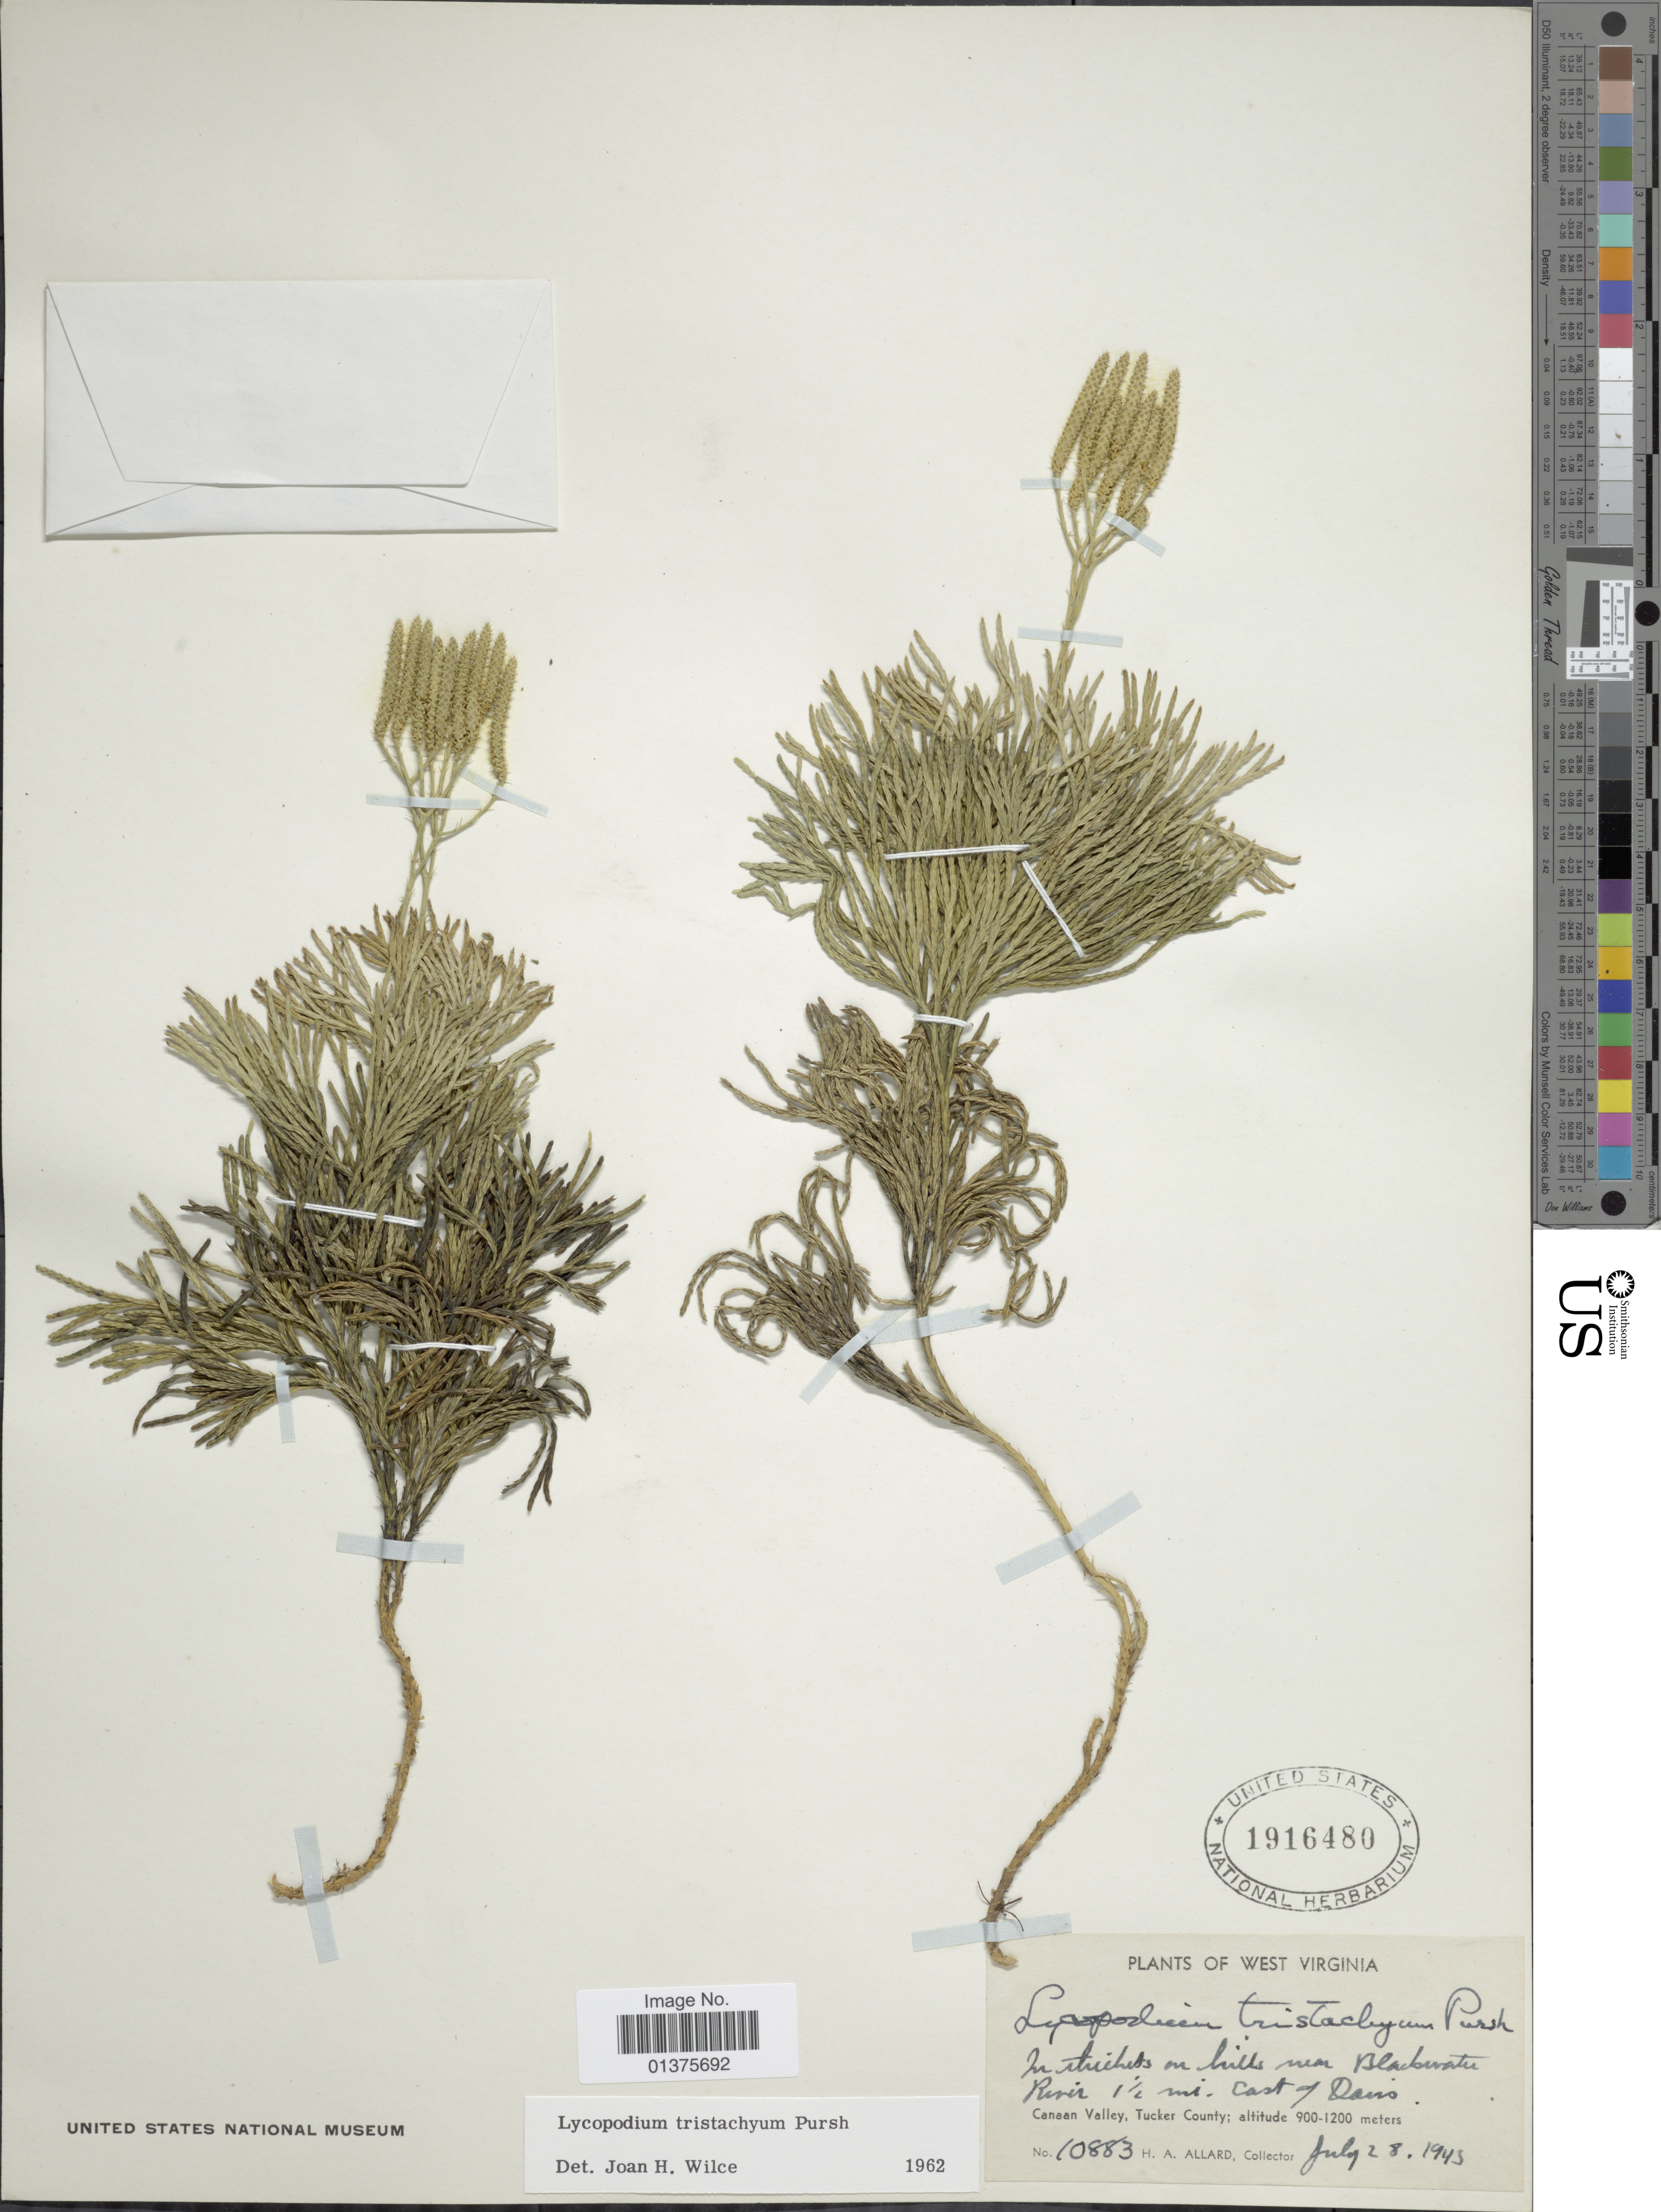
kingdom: Plantae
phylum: Tracheophyta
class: Lycopodiopsida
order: Lycopodiales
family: Lycopodiaceae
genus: Diphasiastrum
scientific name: Diphasiastrum tristachyum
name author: (Pursh) Holub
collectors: H. A. Allard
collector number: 10883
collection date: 1943-07-28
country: United States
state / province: West Virginia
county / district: Tucker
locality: In thickets on hills near Blachbebuta River 1 ½ mi east of Davis, Canaan Valley, Tucker County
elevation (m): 900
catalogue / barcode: US 1916480